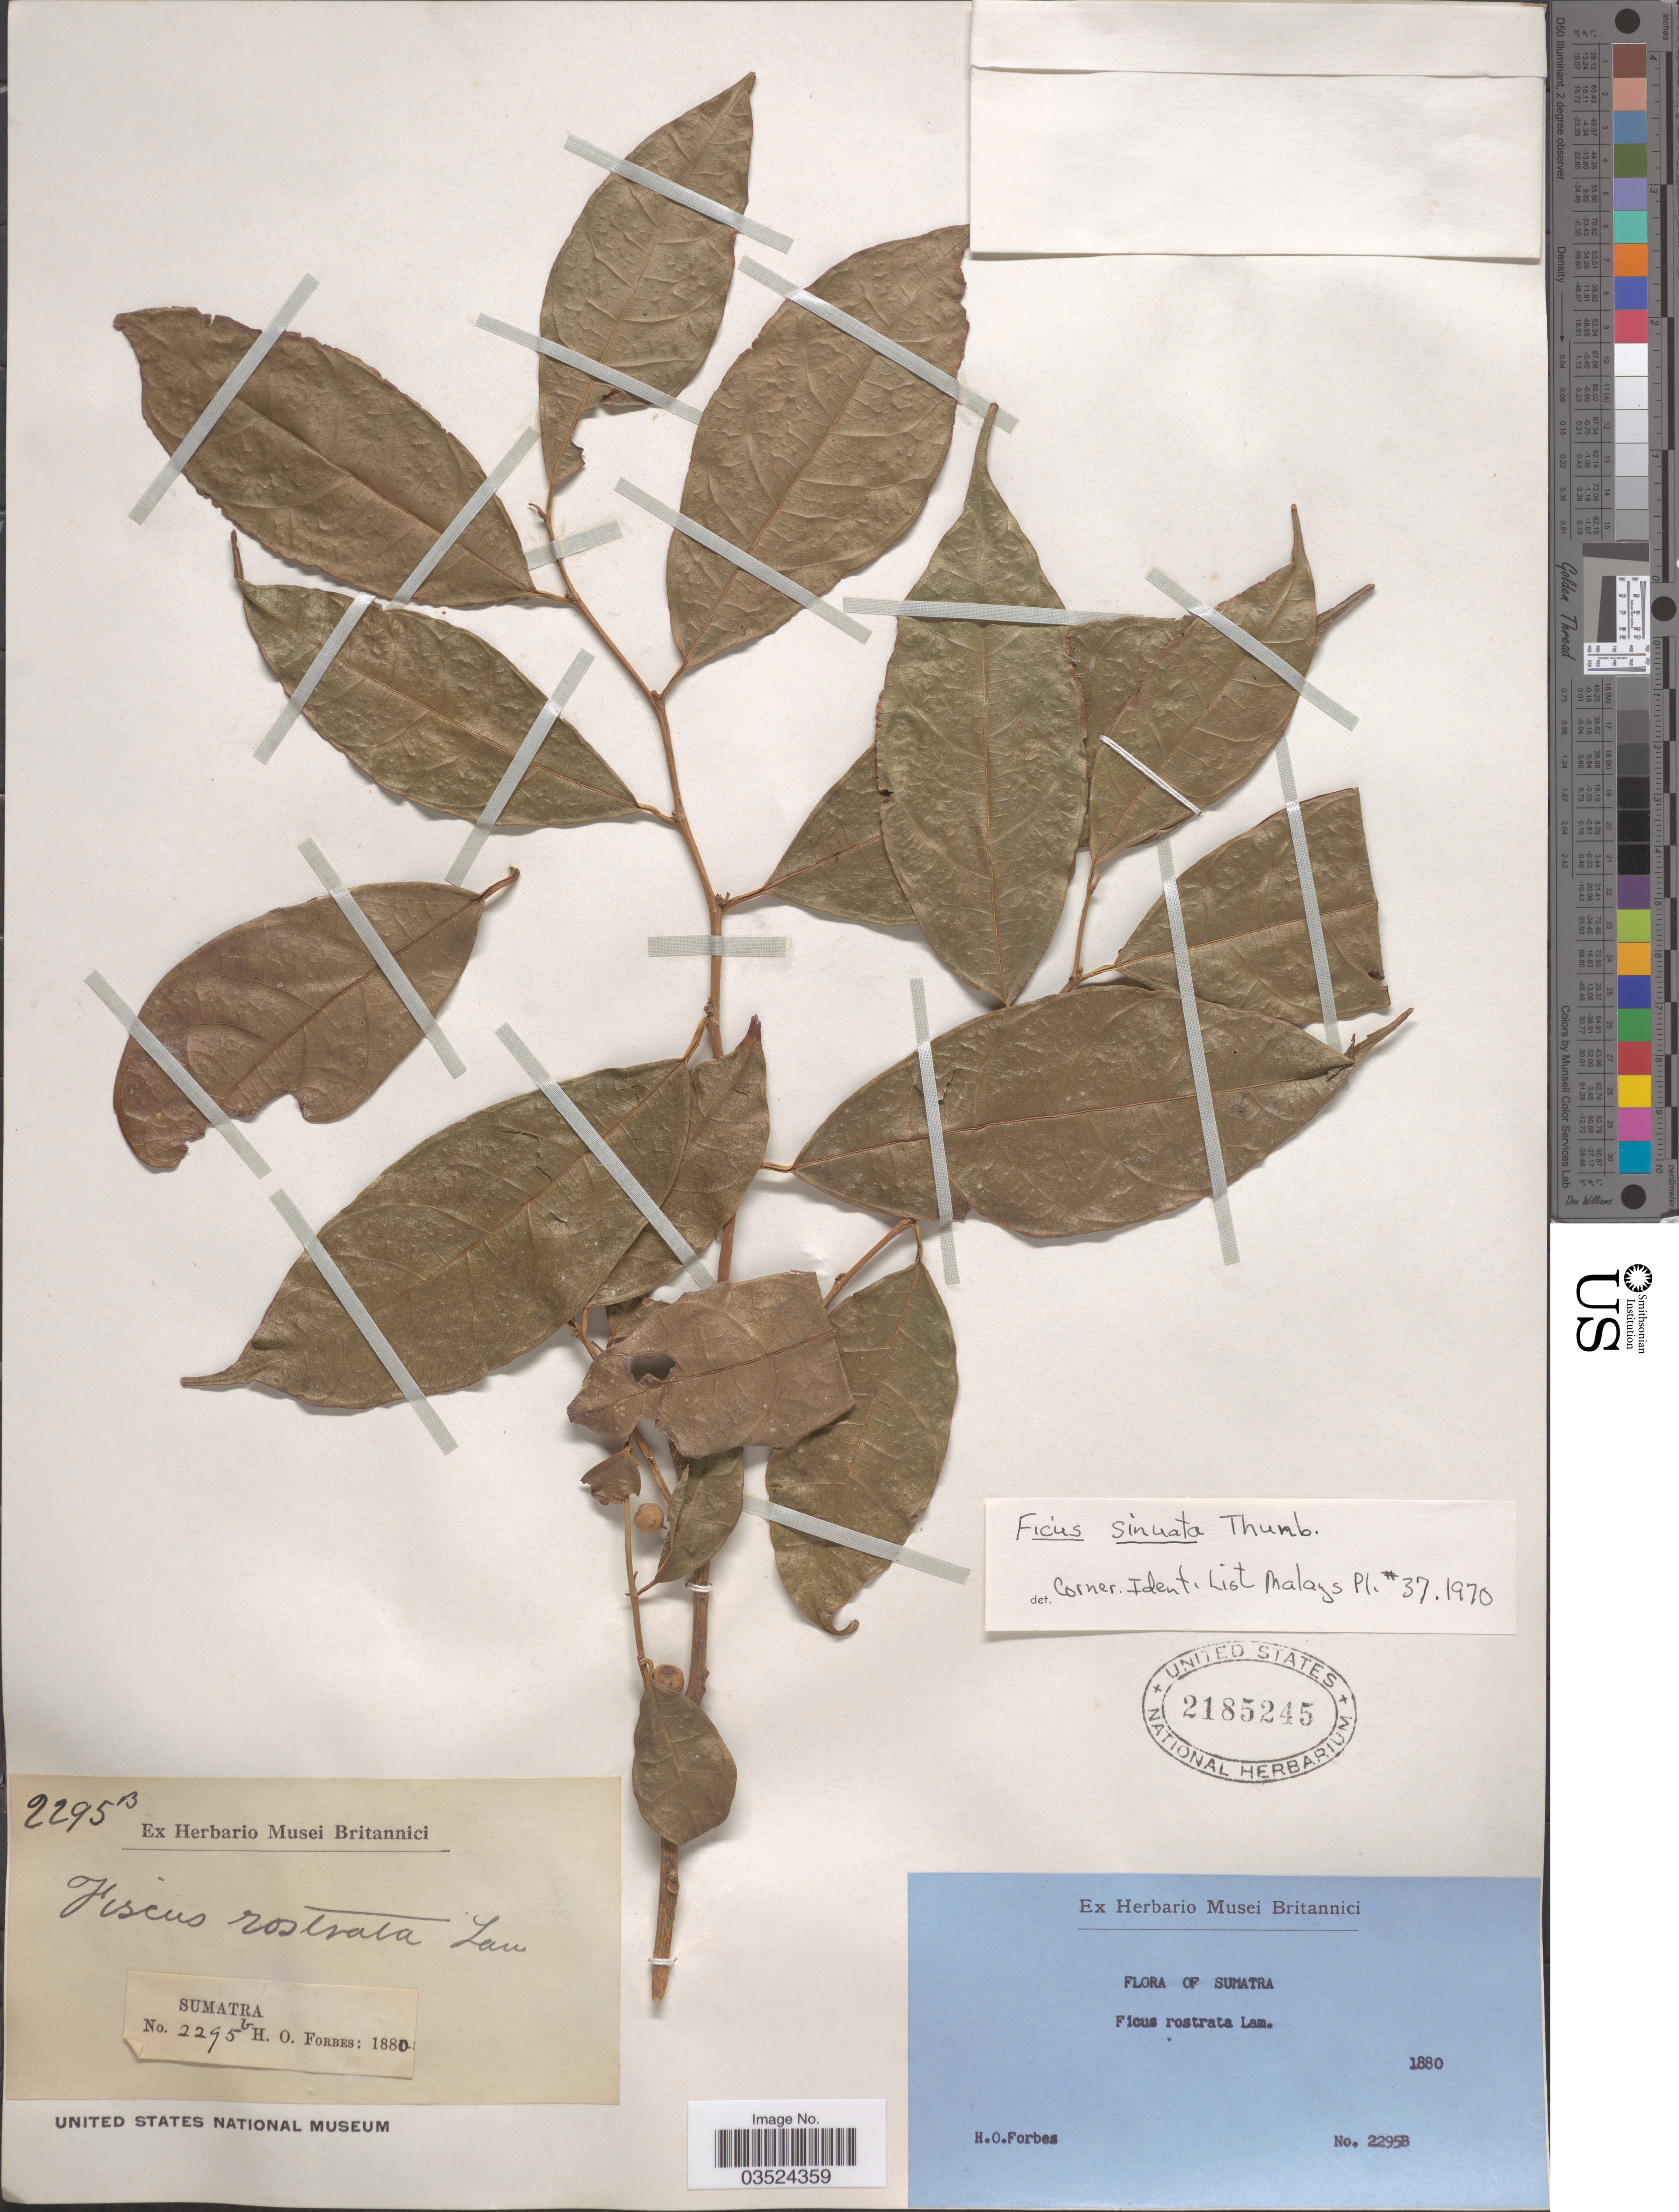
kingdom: Plantae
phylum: Tracheophyta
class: Magnoliopsida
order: Rosales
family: Moraceae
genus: Ficus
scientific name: Ficus sinuata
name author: Thunb.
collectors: H. O. Forbes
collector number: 2295B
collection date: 1880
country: Indonesia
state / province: Sumatra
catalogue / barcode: US 2185245